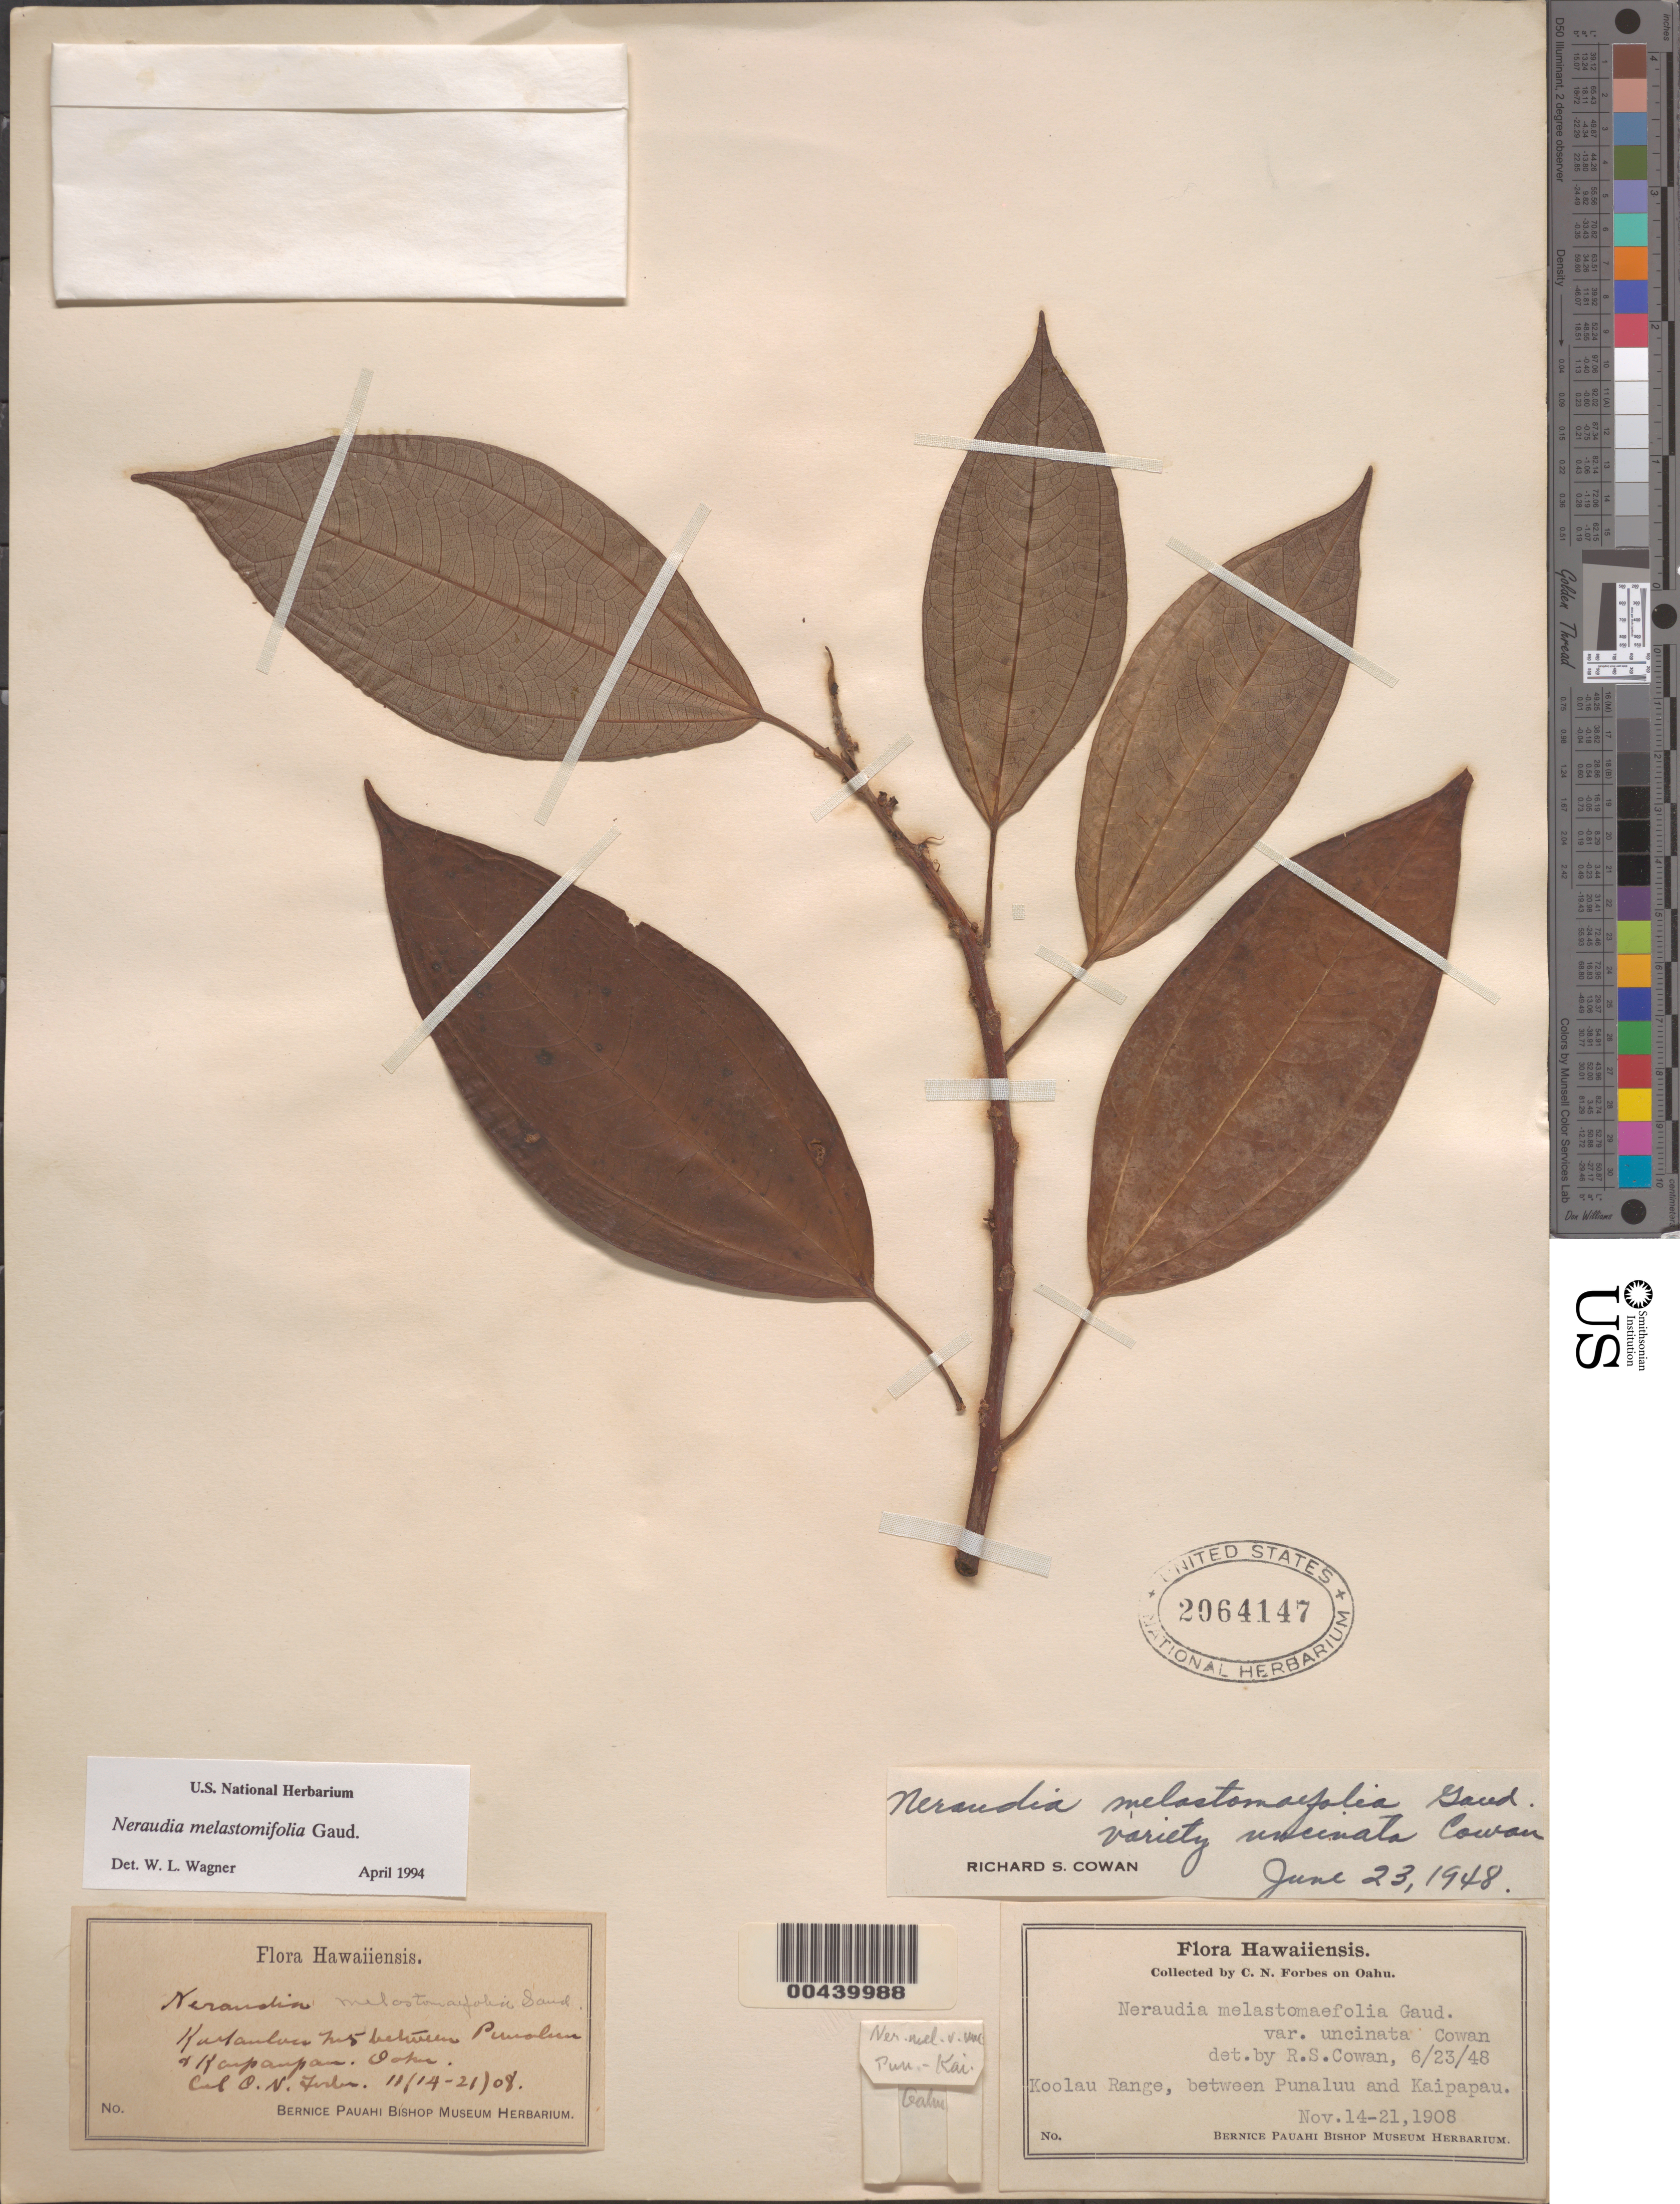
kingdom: Plantae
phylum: Tracheophyta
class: Magnoliopsida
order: Rosales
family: Urticaceae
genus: Neraudia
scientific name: Neraudia melastomifolia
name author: Gaudich.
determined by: Wagner, W. L., (BOT), Smithsonian Institution - National Museum of Natural History (UNITED STATES)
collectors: C. N. Forbes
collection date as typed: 14 Nov 1908 to 21 Nov 1908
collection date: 1908-11-14/1908-11-21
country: United States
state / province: Hawaii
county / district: Honolulu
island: Oahu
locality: Koolau Range, between Punaluu and Kaipapau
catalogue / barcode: US 2034147